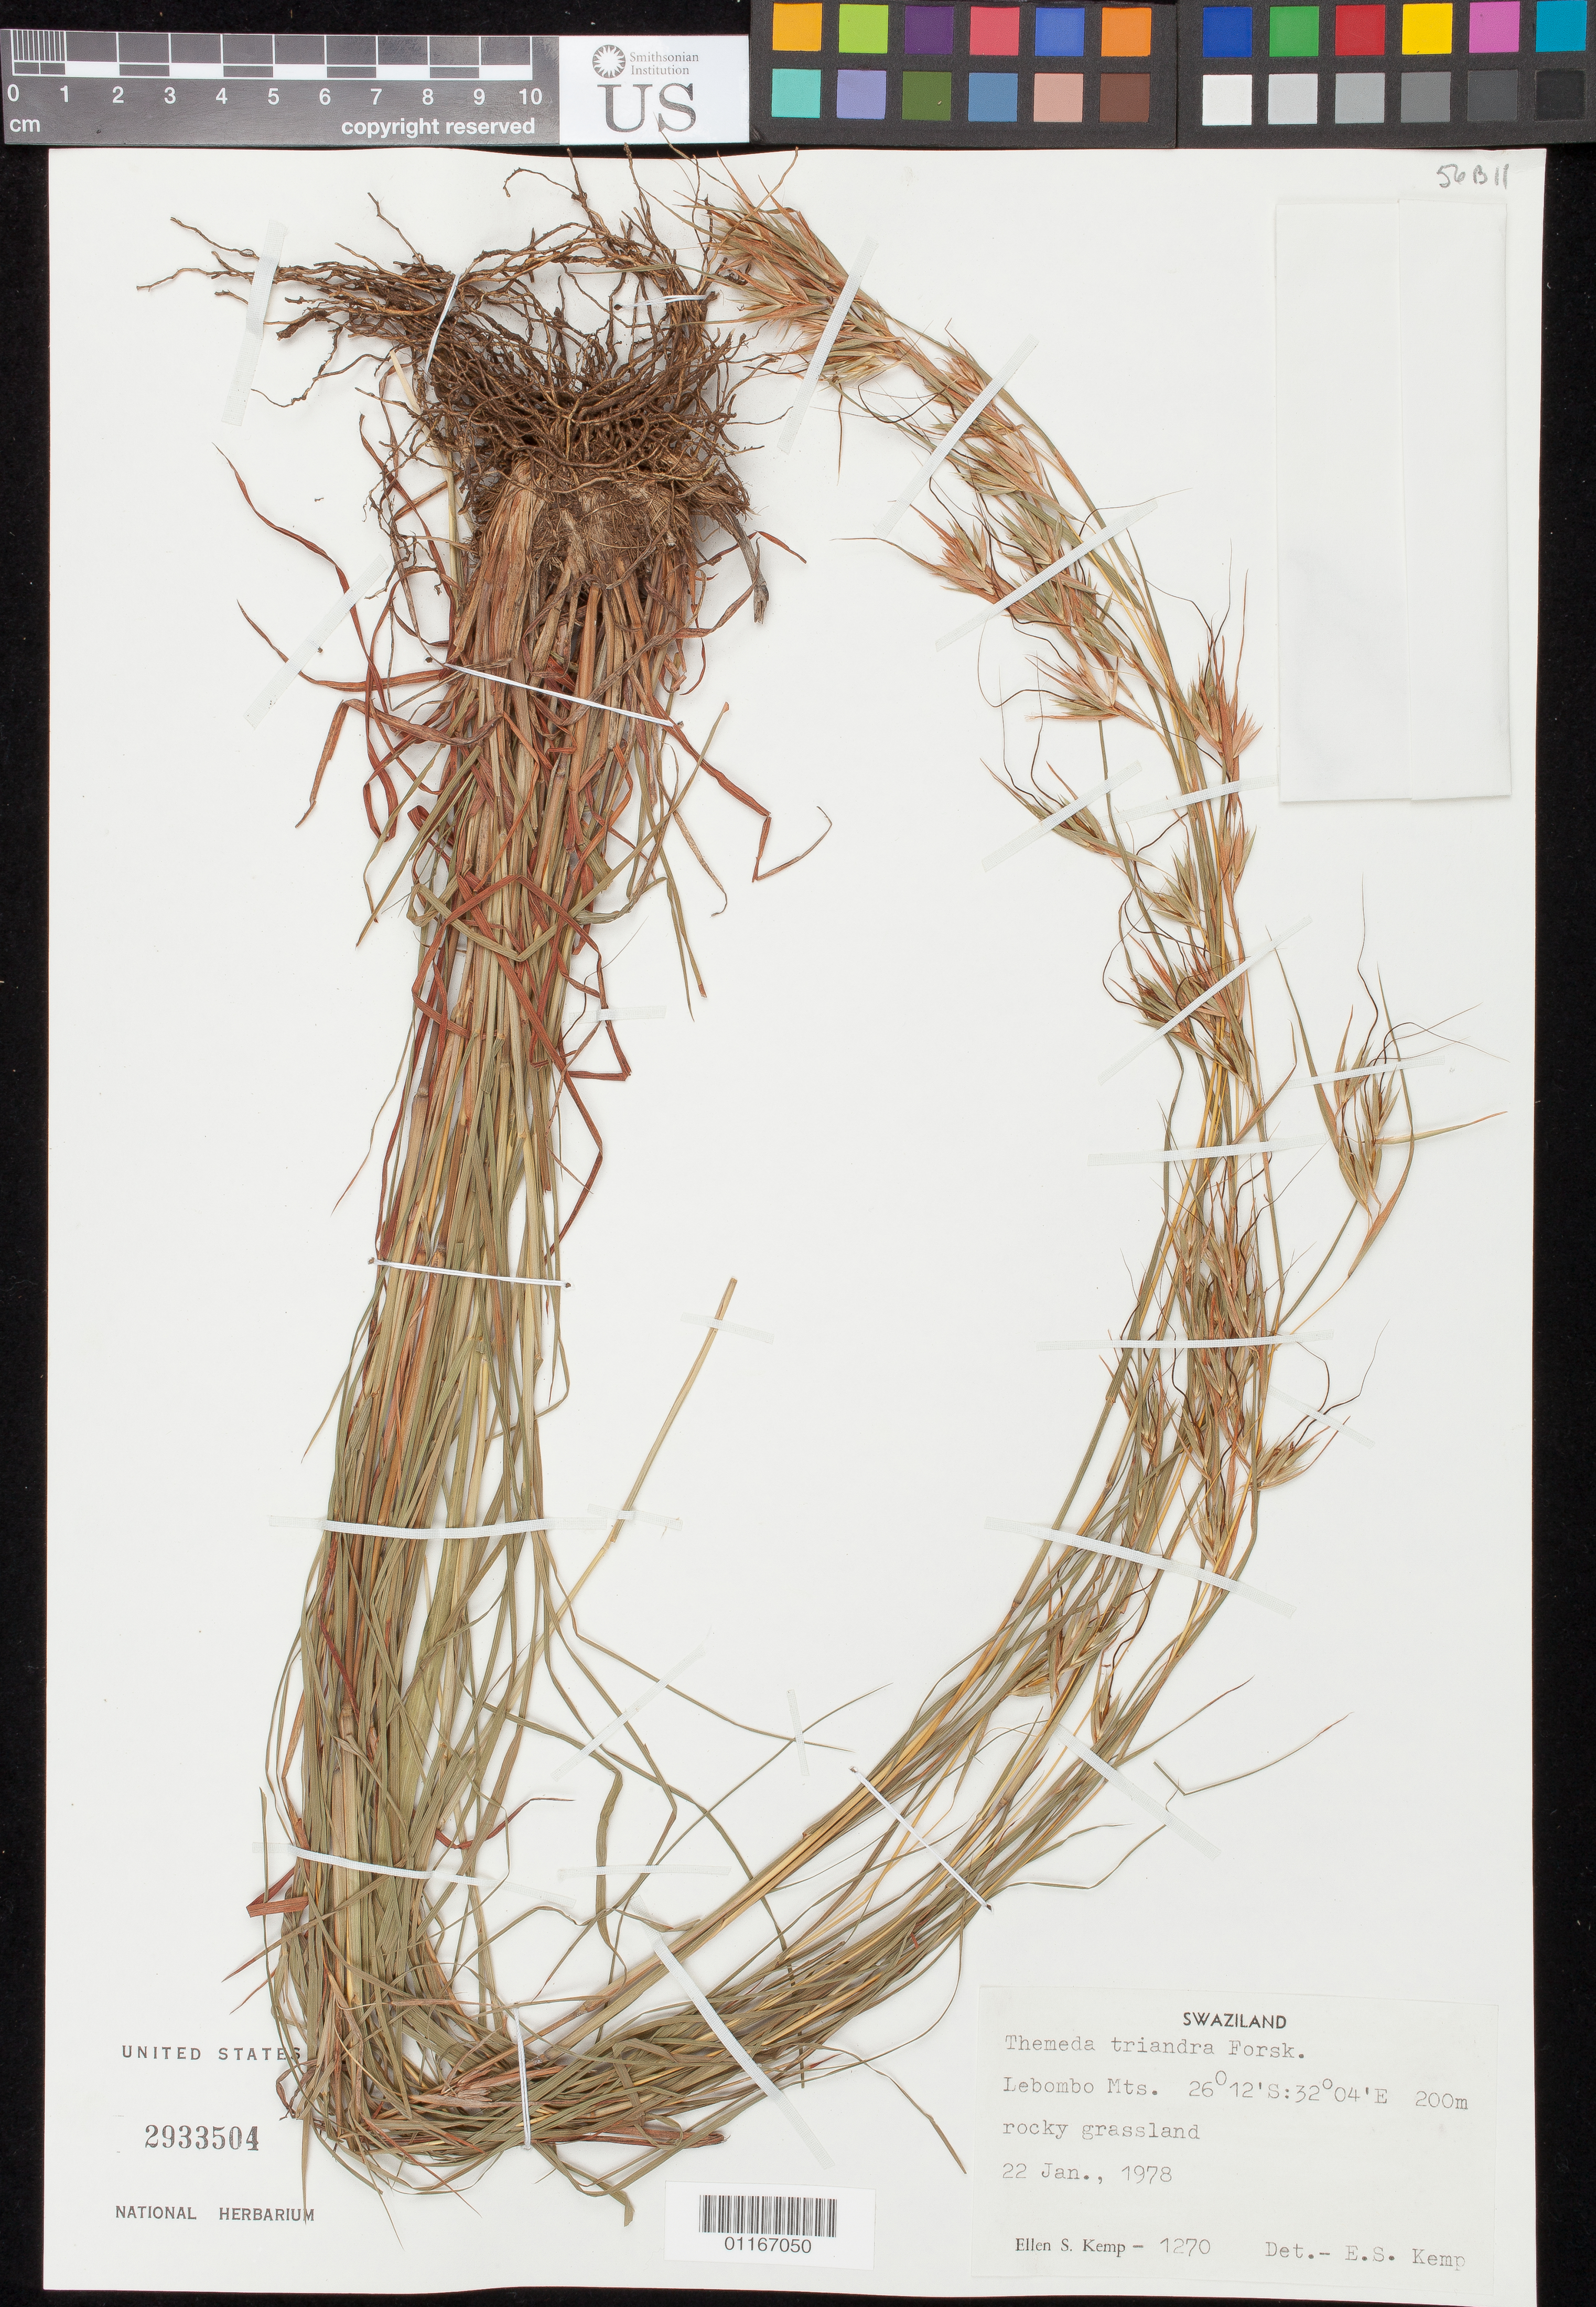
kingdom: Plantae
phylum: Tracheophyta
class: Liliopsida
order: Poales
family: Poaceae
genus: Themeda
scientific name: Themeda triandra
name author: Forssk.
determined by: Kemp, E. S.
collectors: E. S. Kemp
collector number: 1270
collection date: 1978-01-22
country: Eswatini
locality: Lebombo Mountains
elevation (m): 200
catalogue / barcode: US 2933504